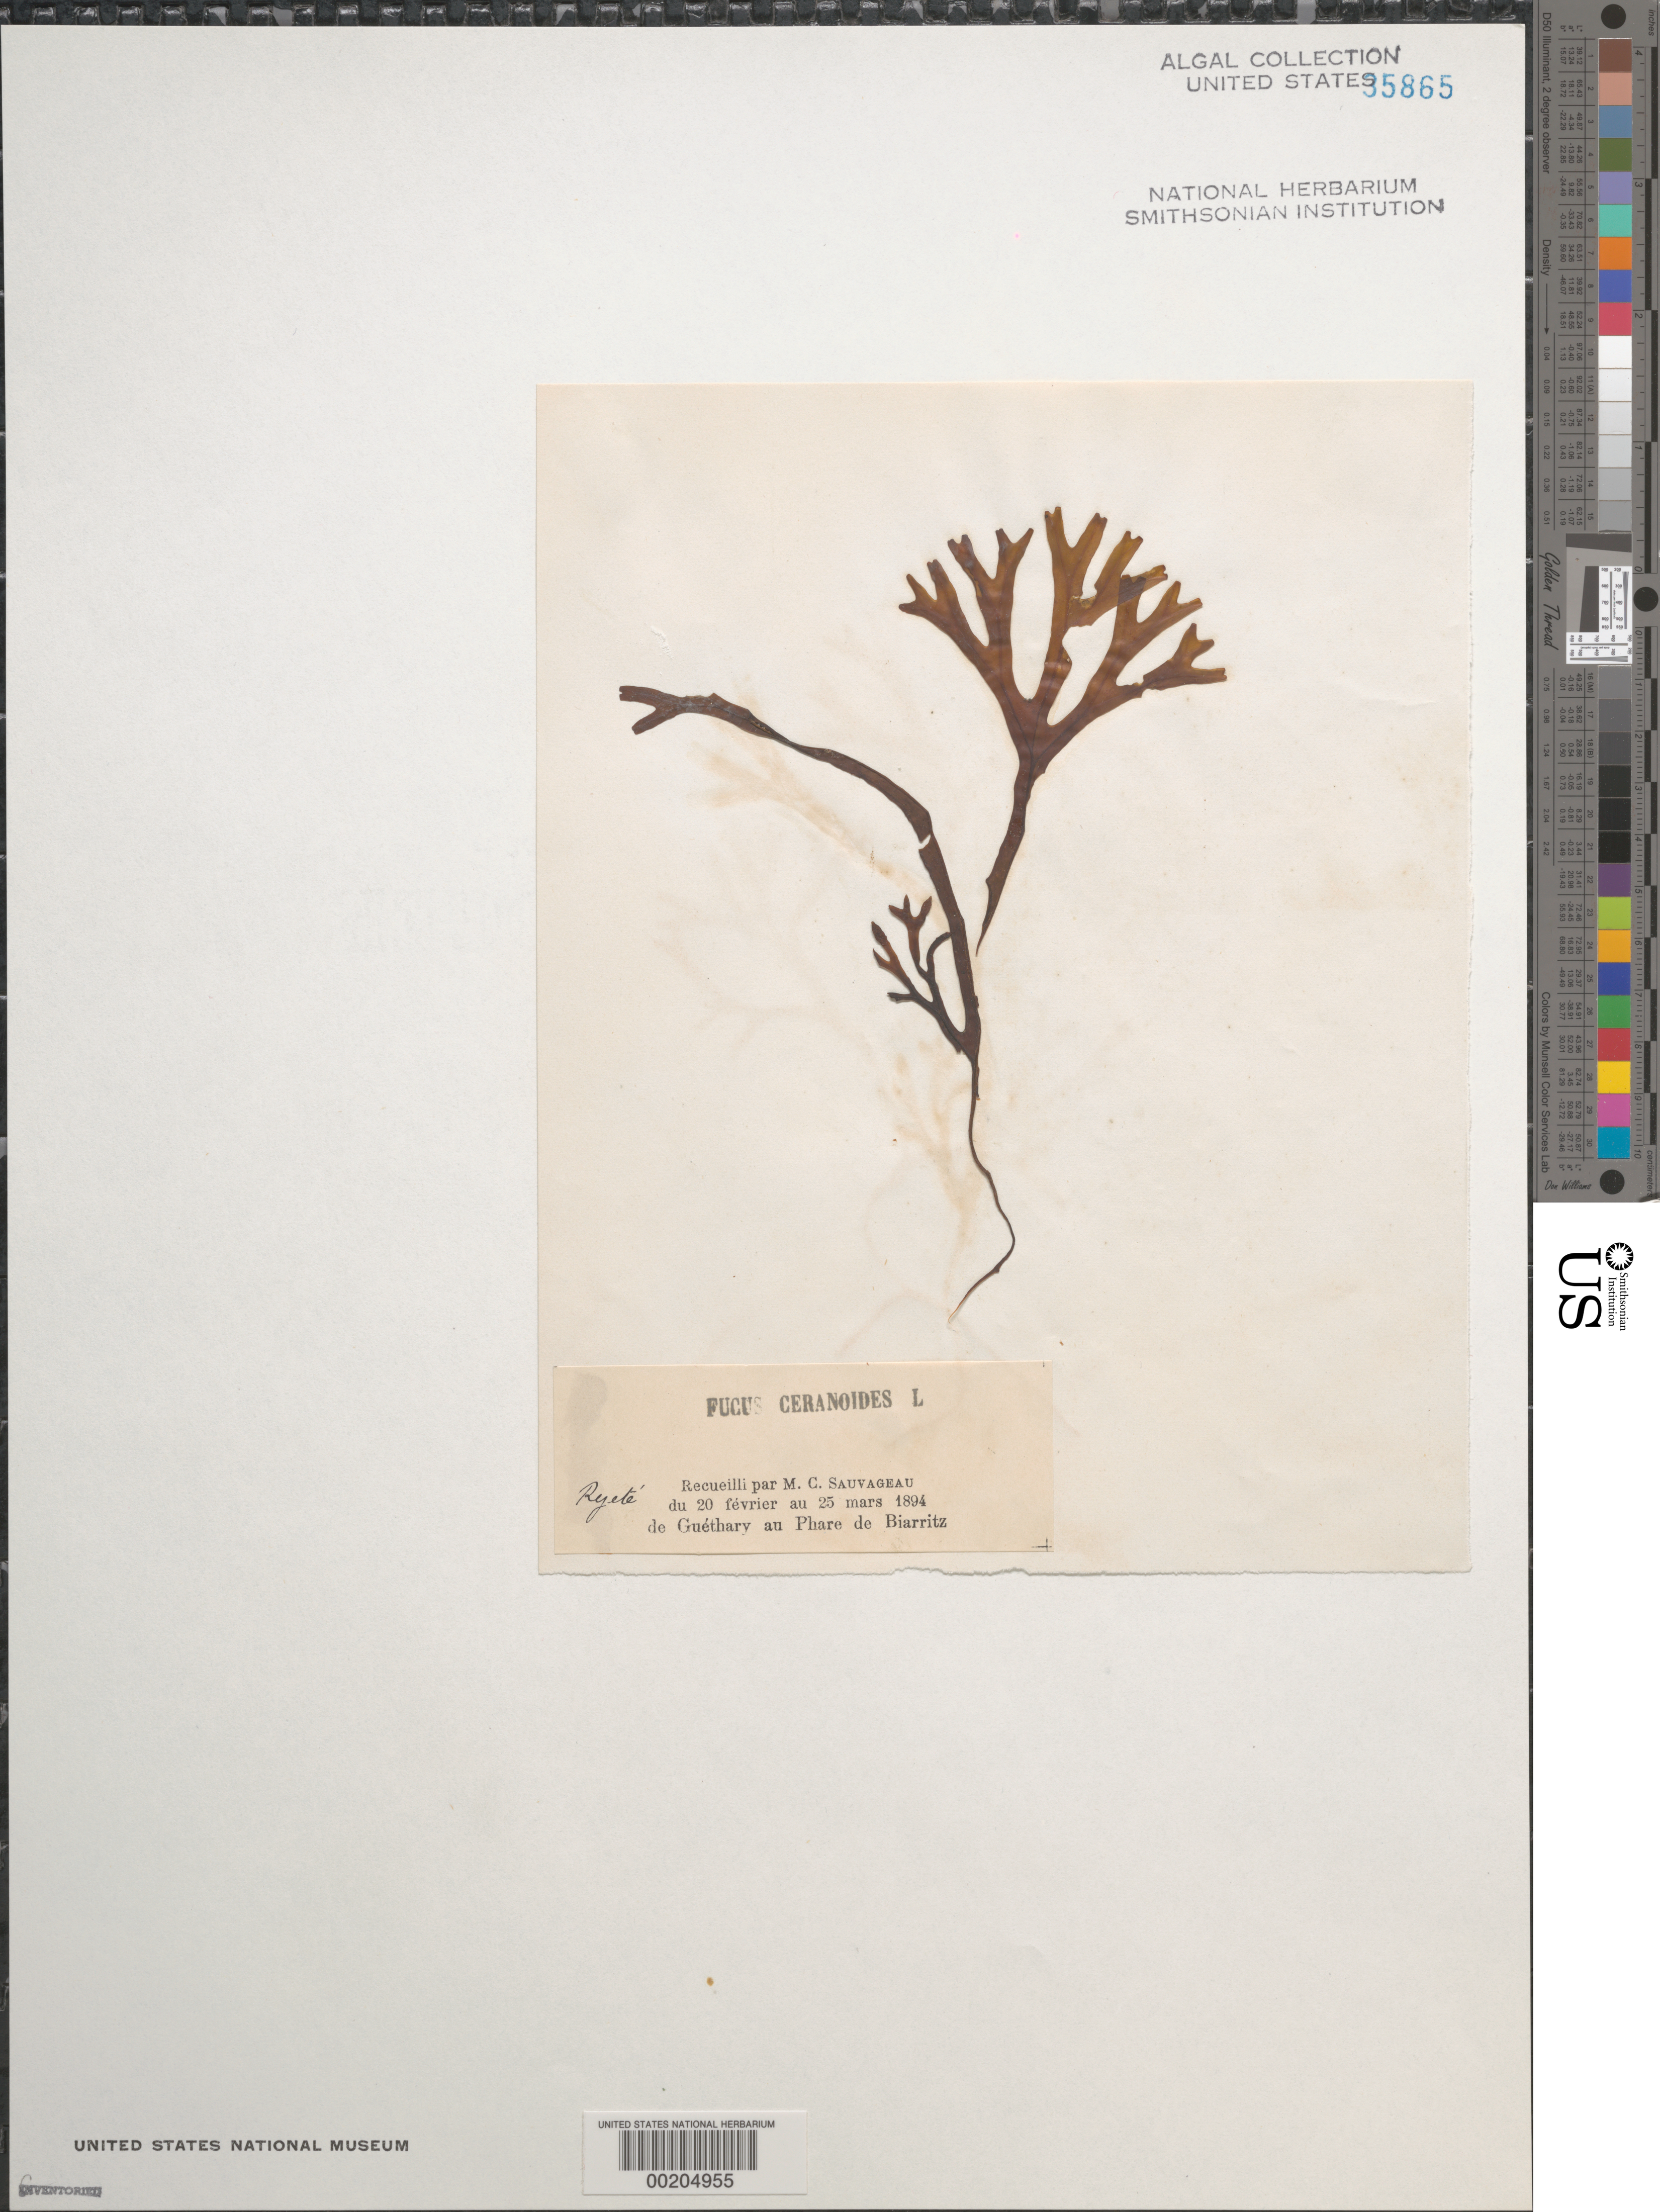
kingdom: Chromista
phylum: Ochrophyta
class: Phaeophyceae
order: Fucales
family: Fucaceae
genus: Fucus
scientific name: Fucus ceranoides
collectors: C. F. Sauvageau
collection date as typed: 20 Feb 1894 TO 25 Mar 1894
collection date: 1894-02-20/1894-03-25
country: France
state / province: Nouvelle-Aquitaine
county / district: Pyrénées-Atlantiques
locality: Guethary to Biarritz lighthouse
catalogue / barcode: US 35865